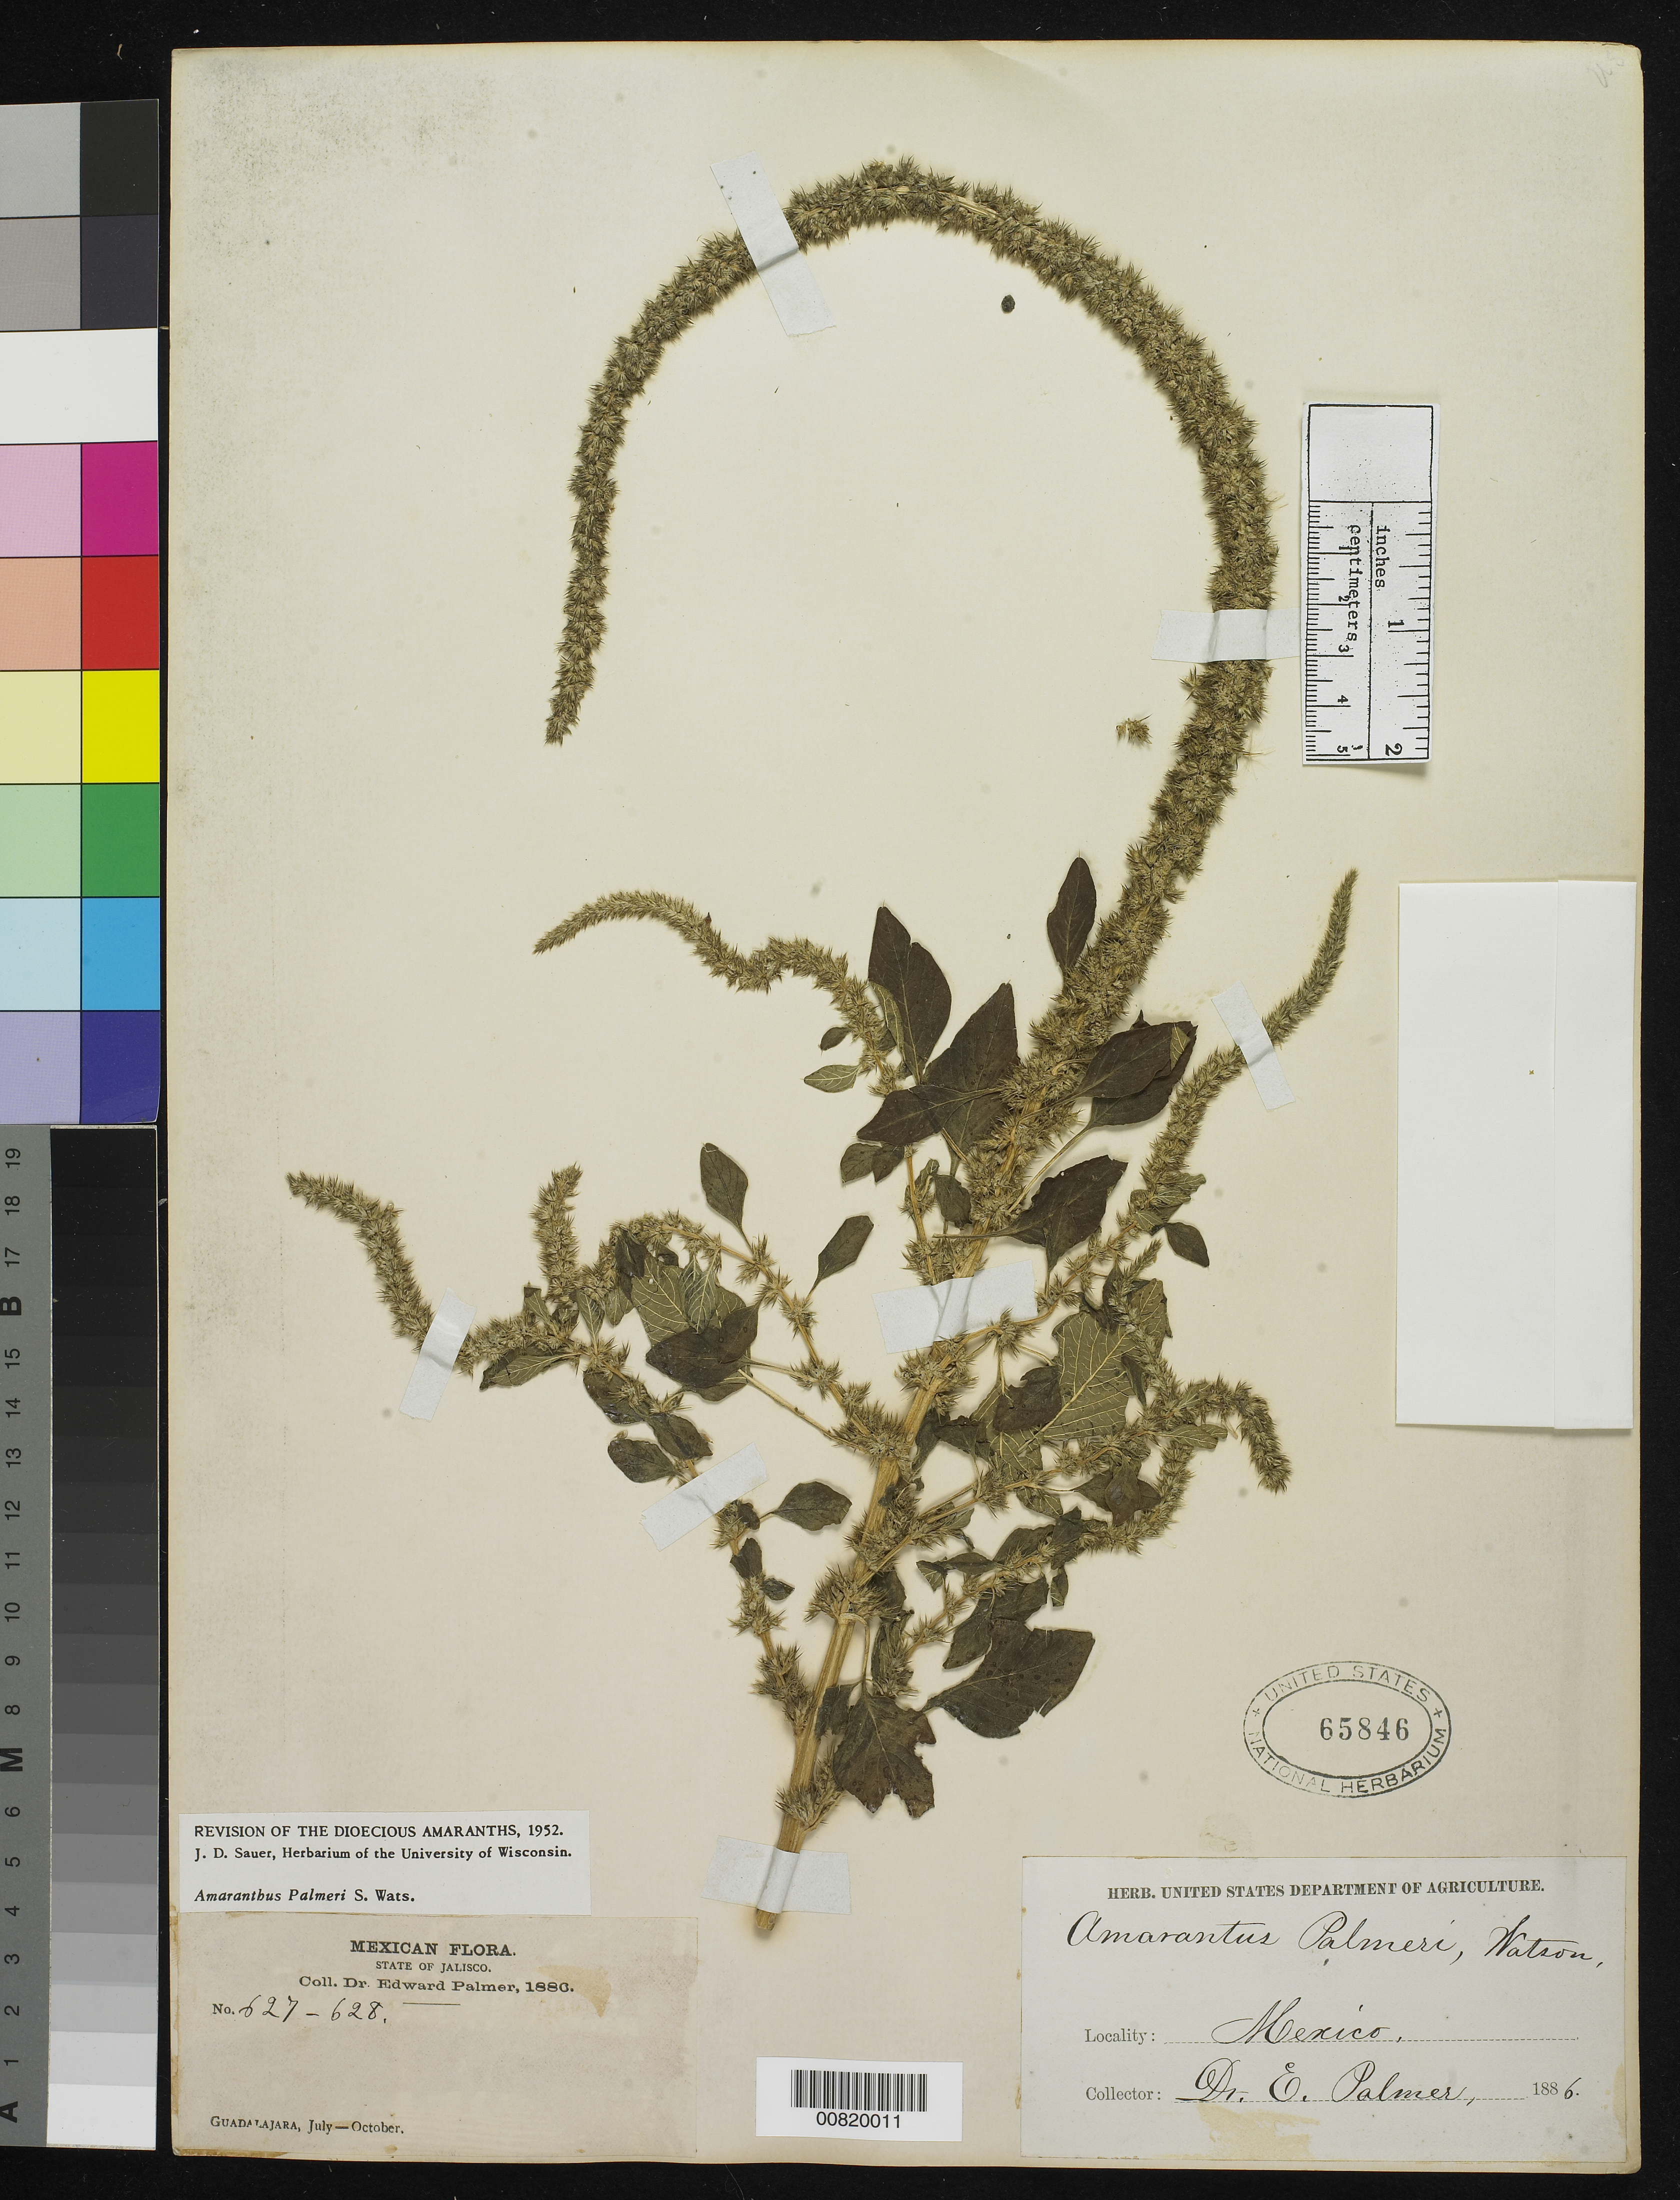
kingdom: Plantae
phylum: Tracheophyta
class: Magnoliopsida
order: Caryophyllales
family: Amaranthaceae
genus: Amaranthus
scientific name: Amaranthus palmeri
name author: S. Watson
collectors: E. Palmer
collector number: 627-628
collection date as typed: Jul 1886 to -- Oct 1886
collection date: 1886-07/1886-10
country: Mexico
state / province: Jalisco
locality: Guadalajara, Jalisco.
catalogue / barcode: US 65846